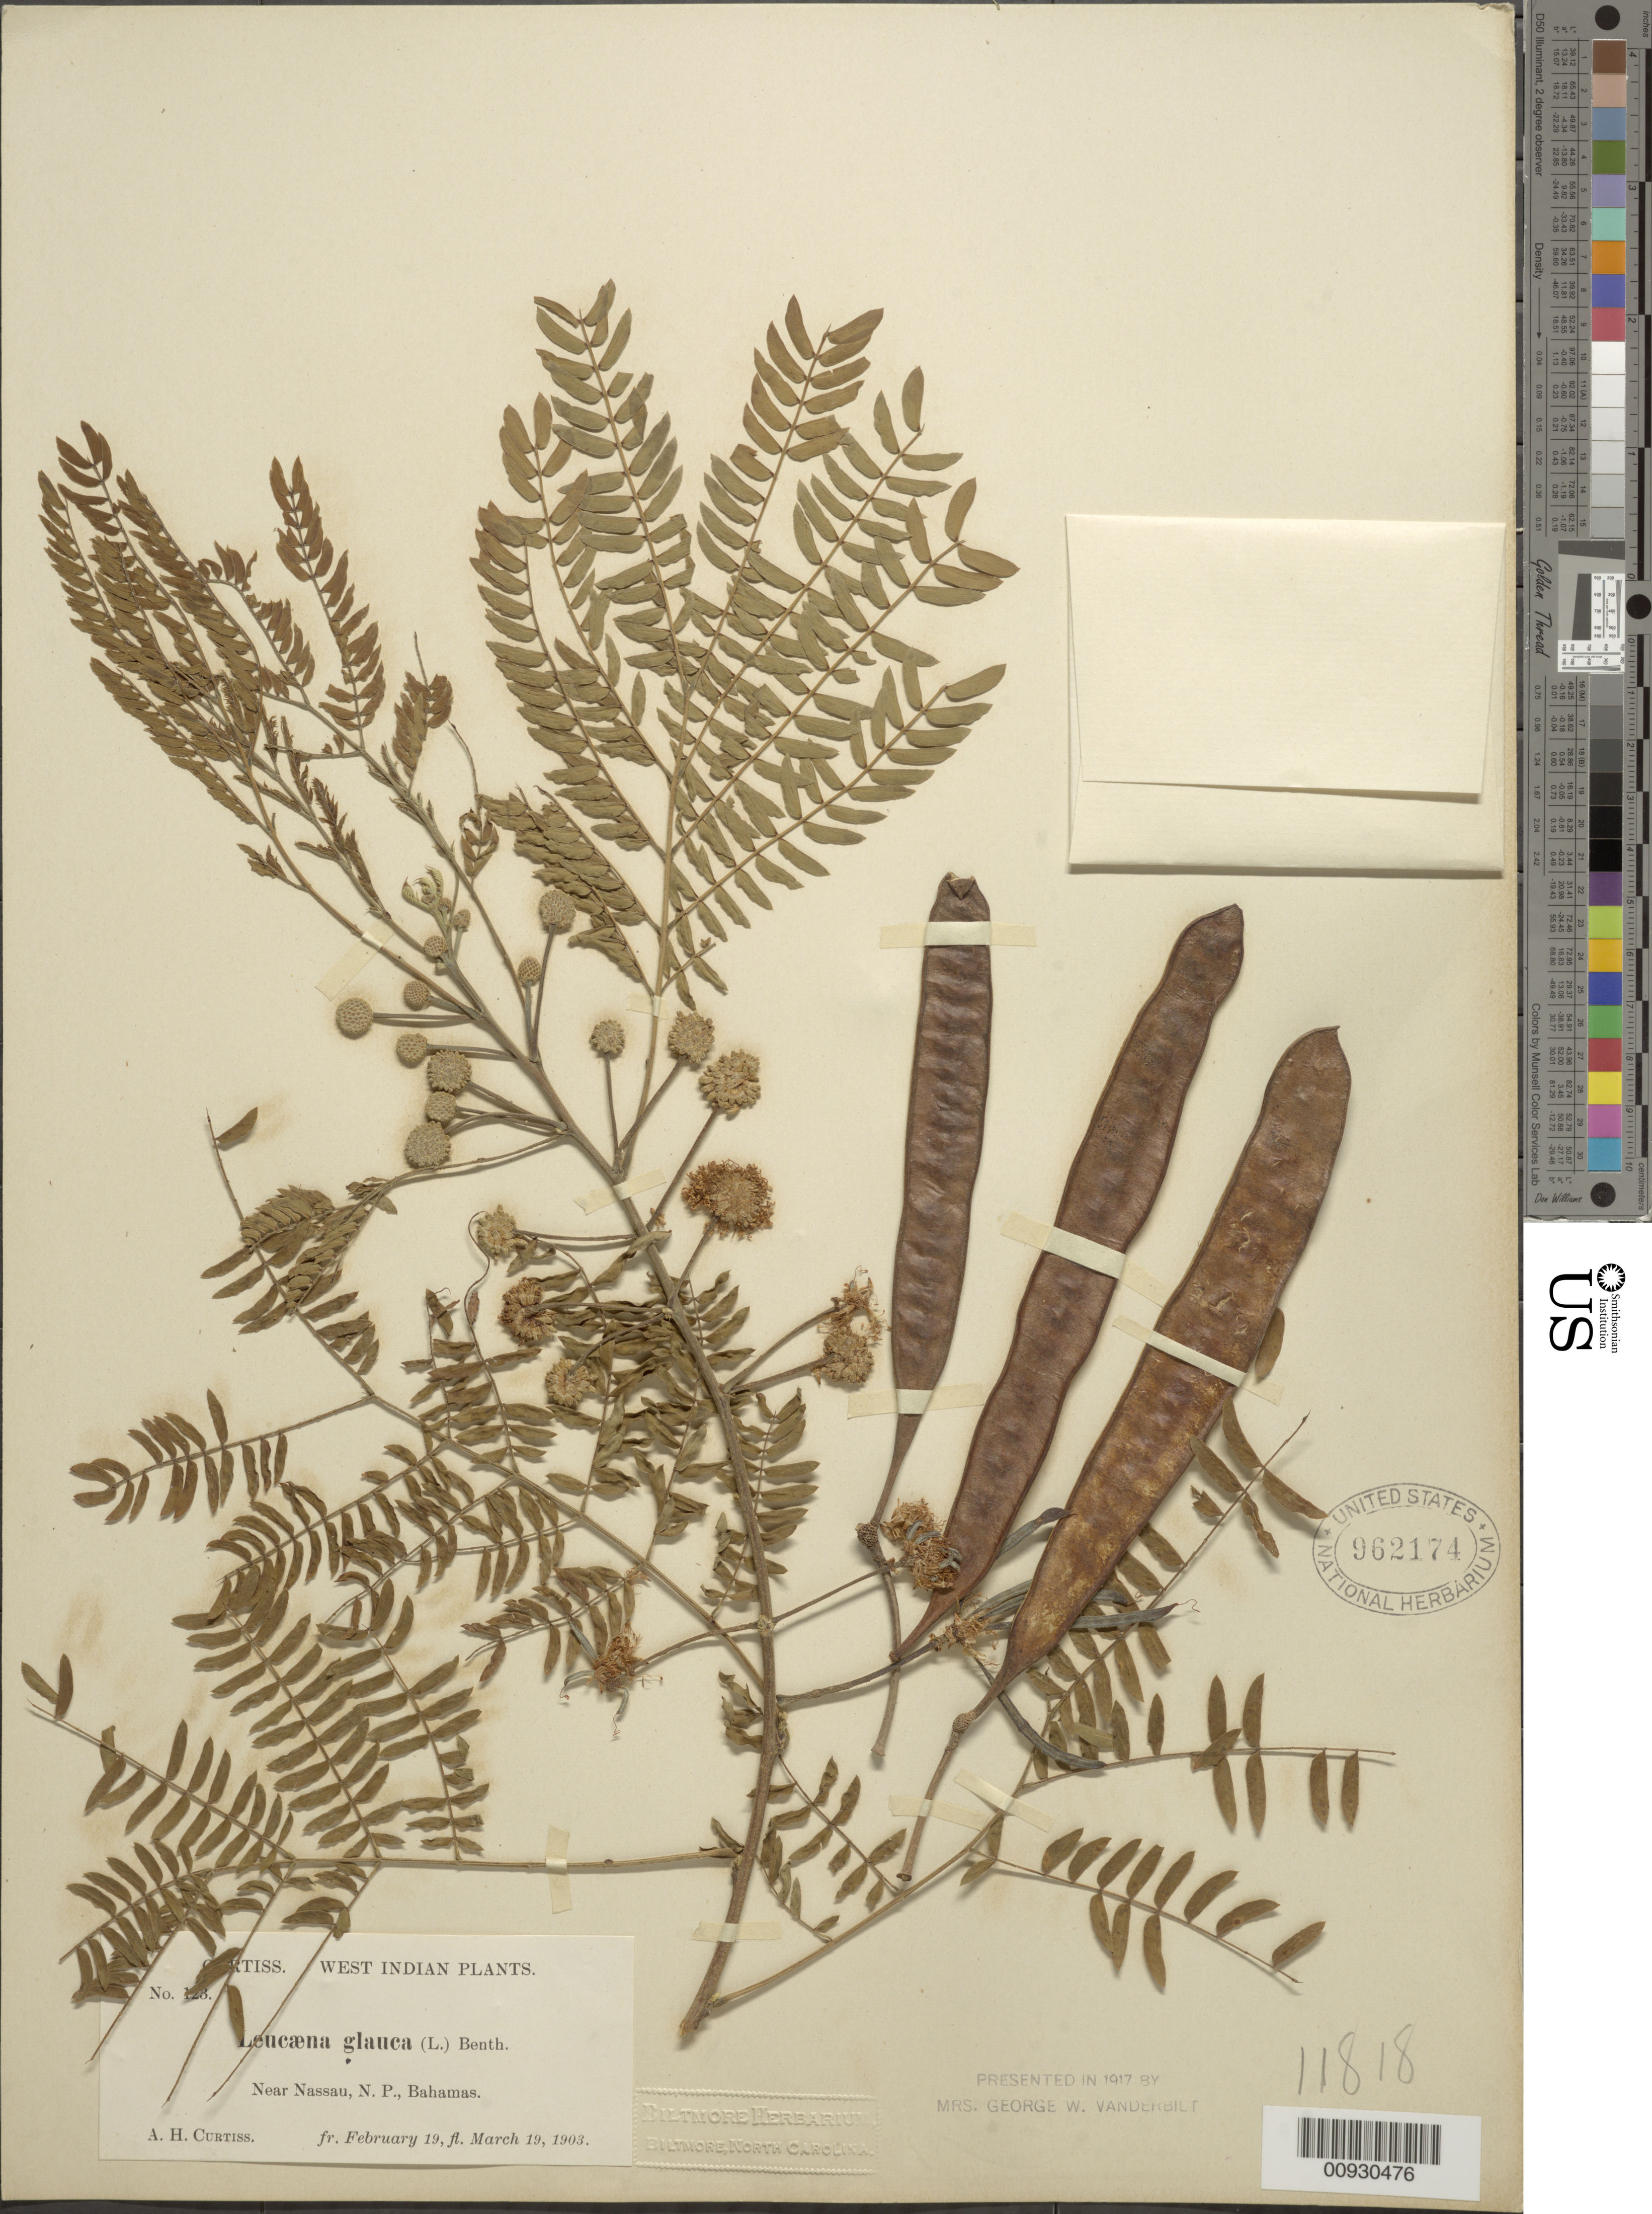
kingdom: Plantae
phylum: Tracheophyta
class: Magnoliopsida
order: Fabales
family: Fabaceae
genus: Leucaena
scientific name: Leucaena leucocephala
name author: (Lam.) de Wit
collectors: A. H. Curtiss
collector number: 123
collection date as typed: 19 Feb 1903 to 19 Feb 1903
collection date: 1903-02-19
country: Bahamas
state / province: New Providence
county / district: Nassau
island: New Providence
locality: Near Nassau, N.P.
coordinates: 0 N, 0 E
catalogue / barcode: US 962174